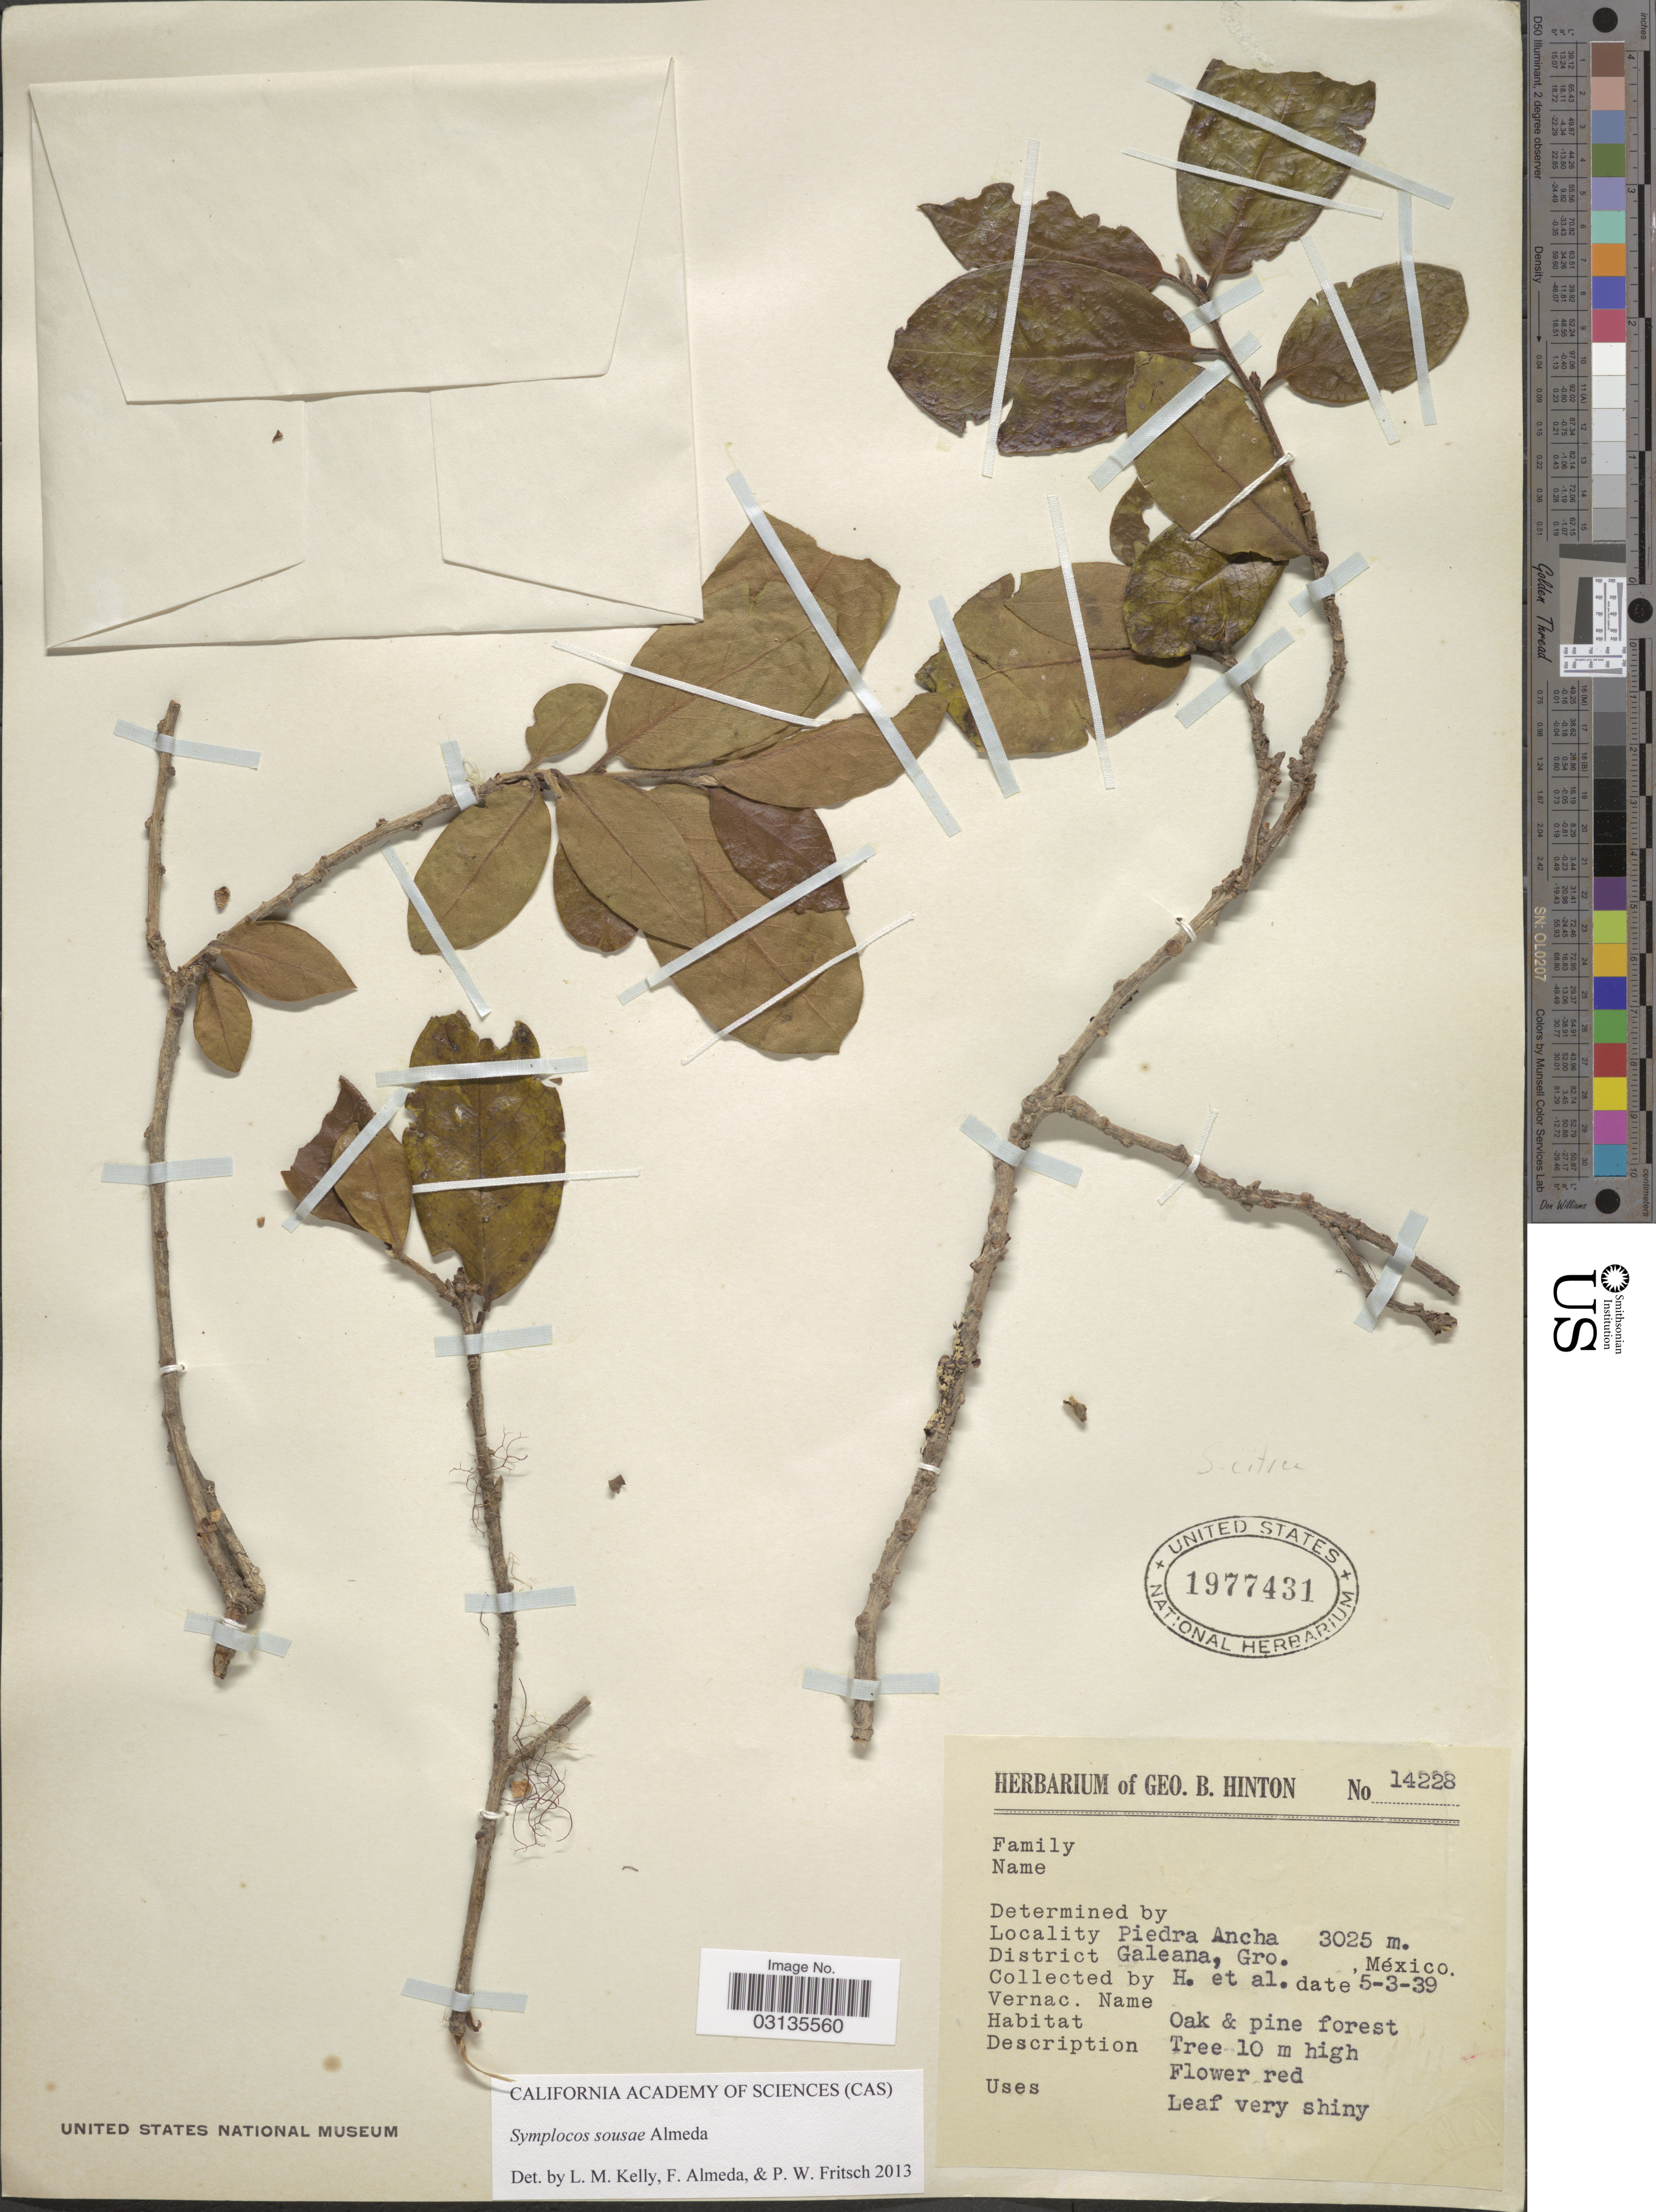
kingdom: Plantae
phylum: Tracheophyta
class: Magnoliopsida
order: Ericales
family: Symplocaceae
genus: Symplocos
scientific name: Symplocos sousae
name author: Almeda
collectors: G. B. Hinton & et al.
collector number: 14228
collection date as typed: Transcribed d/m/y: 5/3/39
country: Mexico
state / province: Guerrero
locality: Piedra Ancha. District Galeana, Gro.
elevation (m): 3025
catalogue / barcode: US 1977431